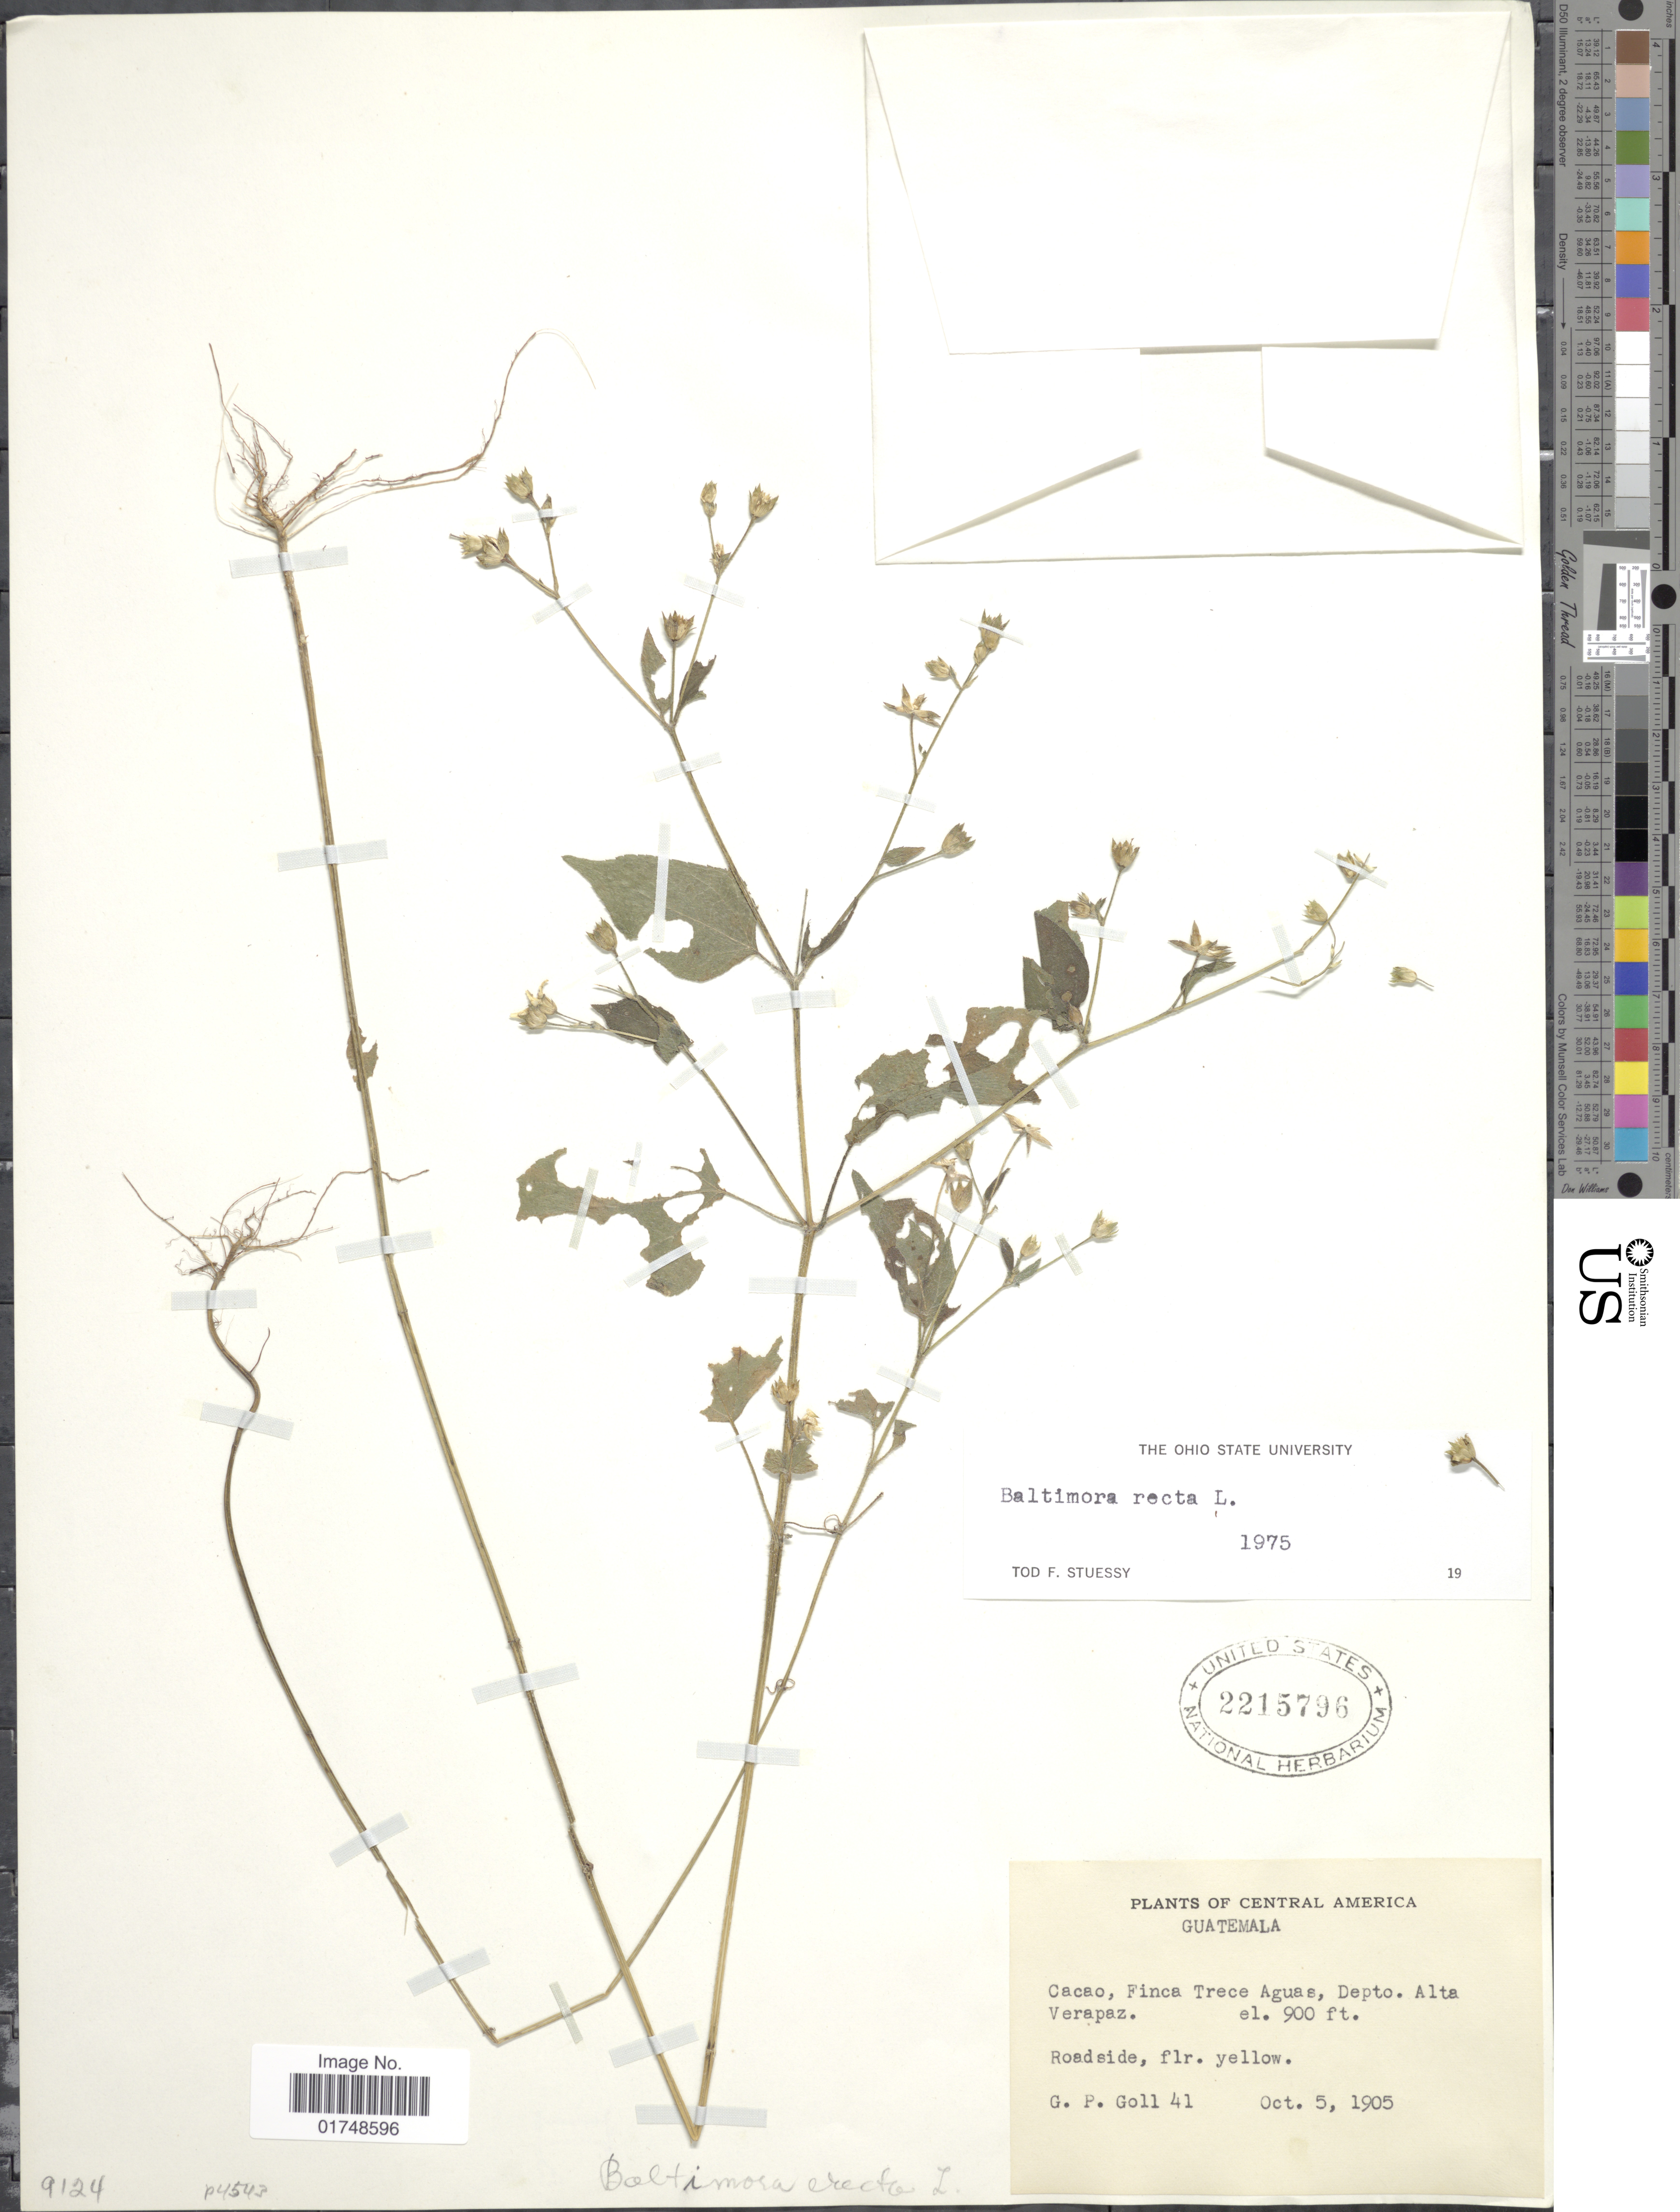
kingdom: Plantae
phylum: Tracheophyta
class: Magnoliopsida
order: Asterales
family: Asteraceae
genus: Baltimora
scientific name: Baltimora recta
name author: L.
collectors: G. P. Goll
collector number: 41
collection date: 1905-10-05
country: Guatemala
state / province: Alta Verapaz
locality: Cacao, Finca Trece Aguas, Depto. Alta Verapaz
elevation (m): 274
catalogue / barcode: US 2215796